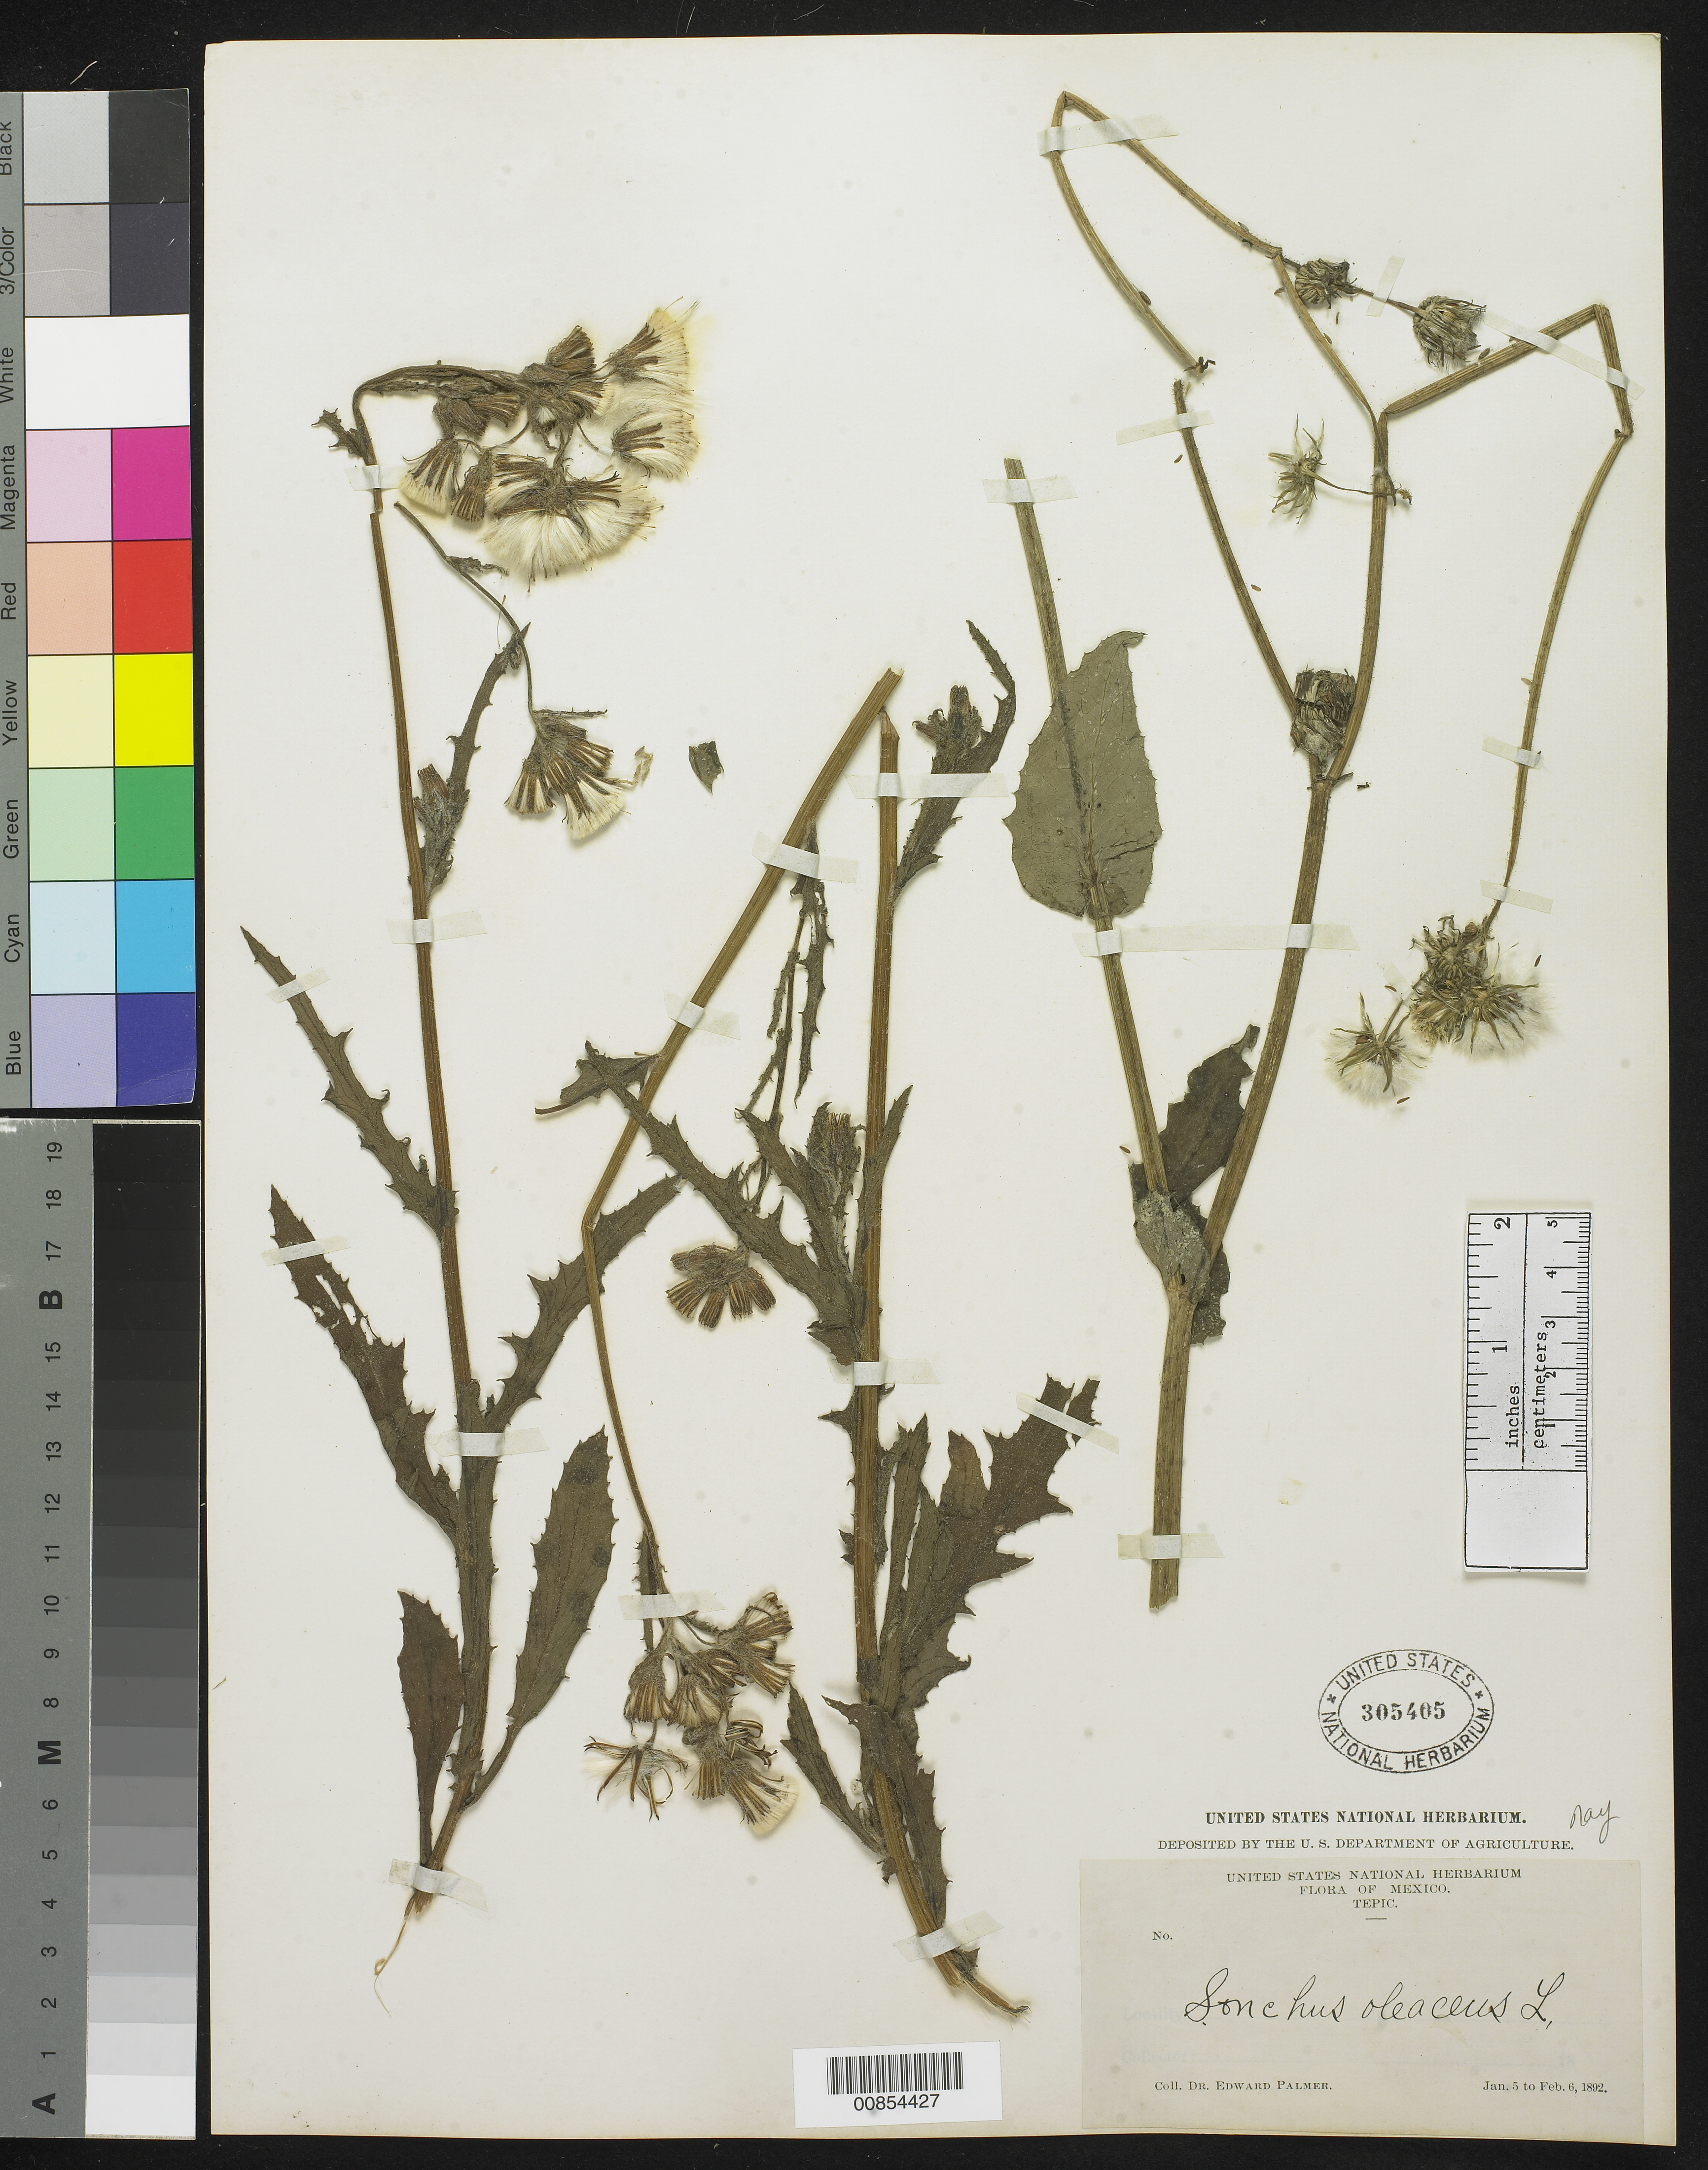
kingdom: Plantae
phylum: Tracheophyta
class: Magnoliopsida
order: Asterales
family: Asteraceae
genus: Sonchus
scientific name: Sonchus oleraceus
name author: L.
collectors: E. Palmer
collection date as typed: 05 Jan 1892 to 06 Feb 1892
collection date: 1892-01-05/1892-02-06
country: Mexico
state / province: Nayarit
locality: Tepic, Nayarit.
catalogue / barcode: US 305405